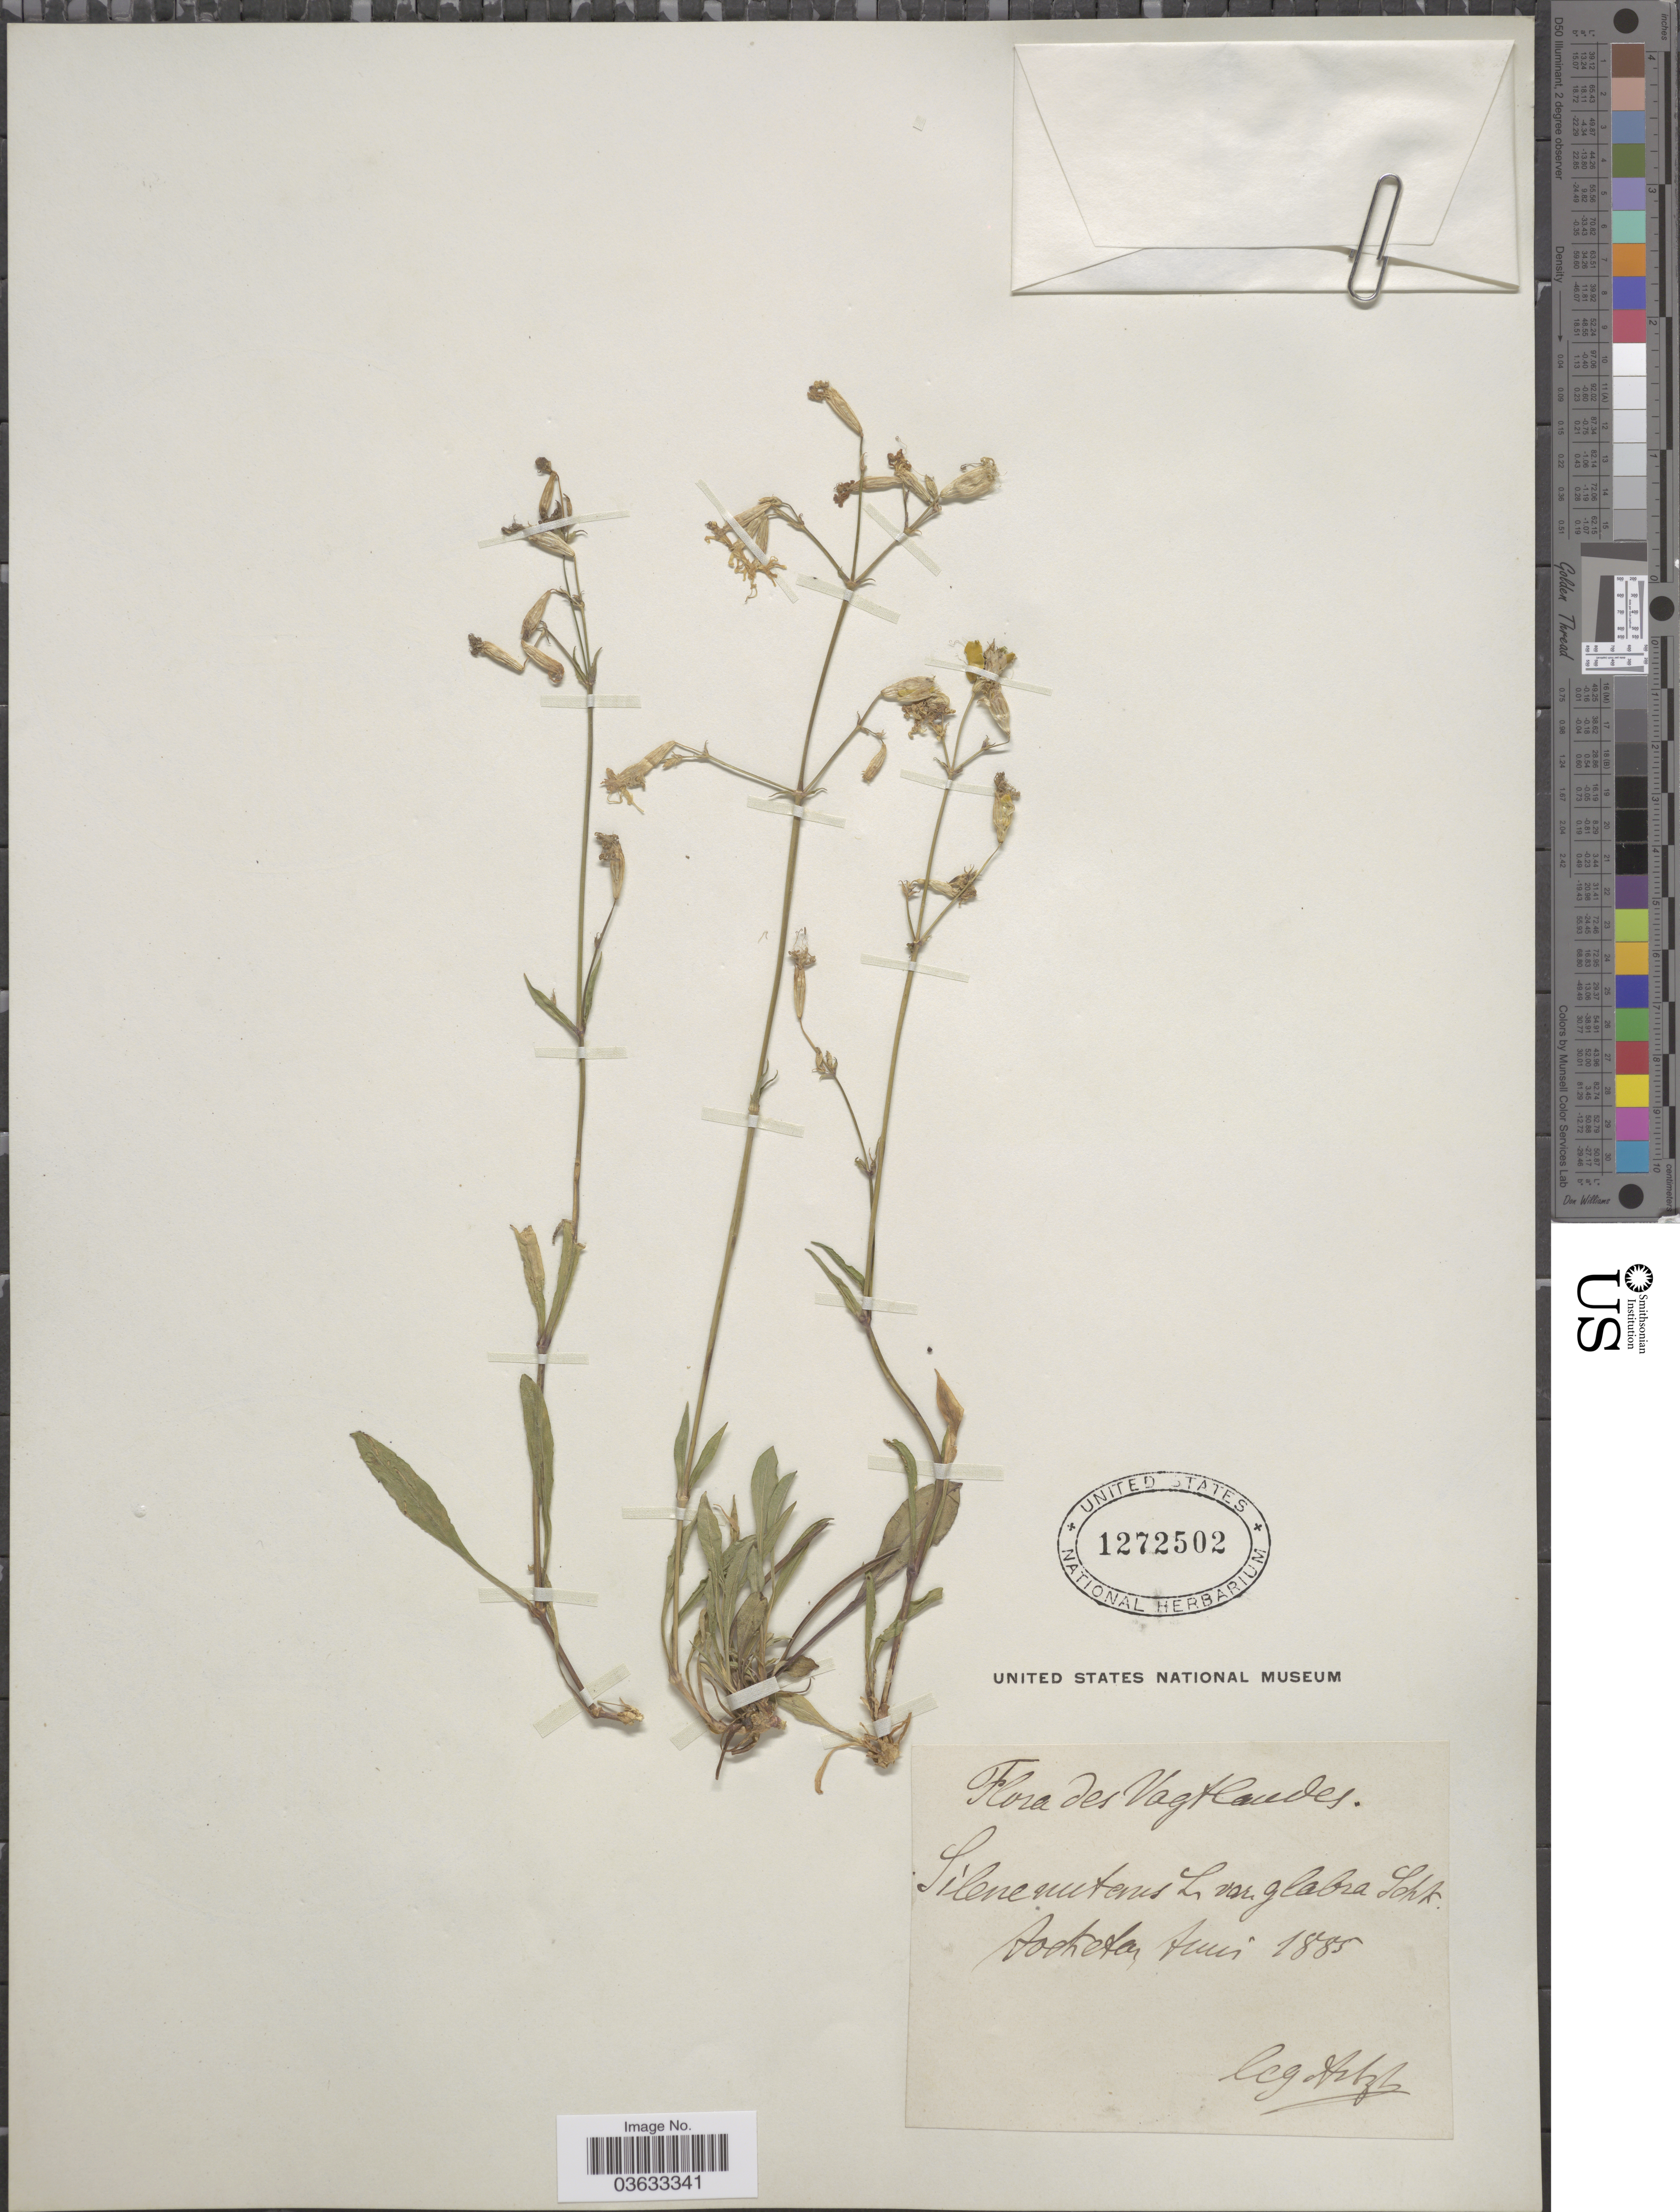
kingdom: Plantae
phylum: Tracheophyta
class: Magnoliopsida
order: Caryophyllales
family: Caryophyllaceae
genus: Silene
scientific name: Silene nutans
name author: L.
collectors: -. Artzb.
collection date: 1885-06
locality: Vogtlandes. Aocketa. [interpreted]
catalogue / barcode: US 1272502